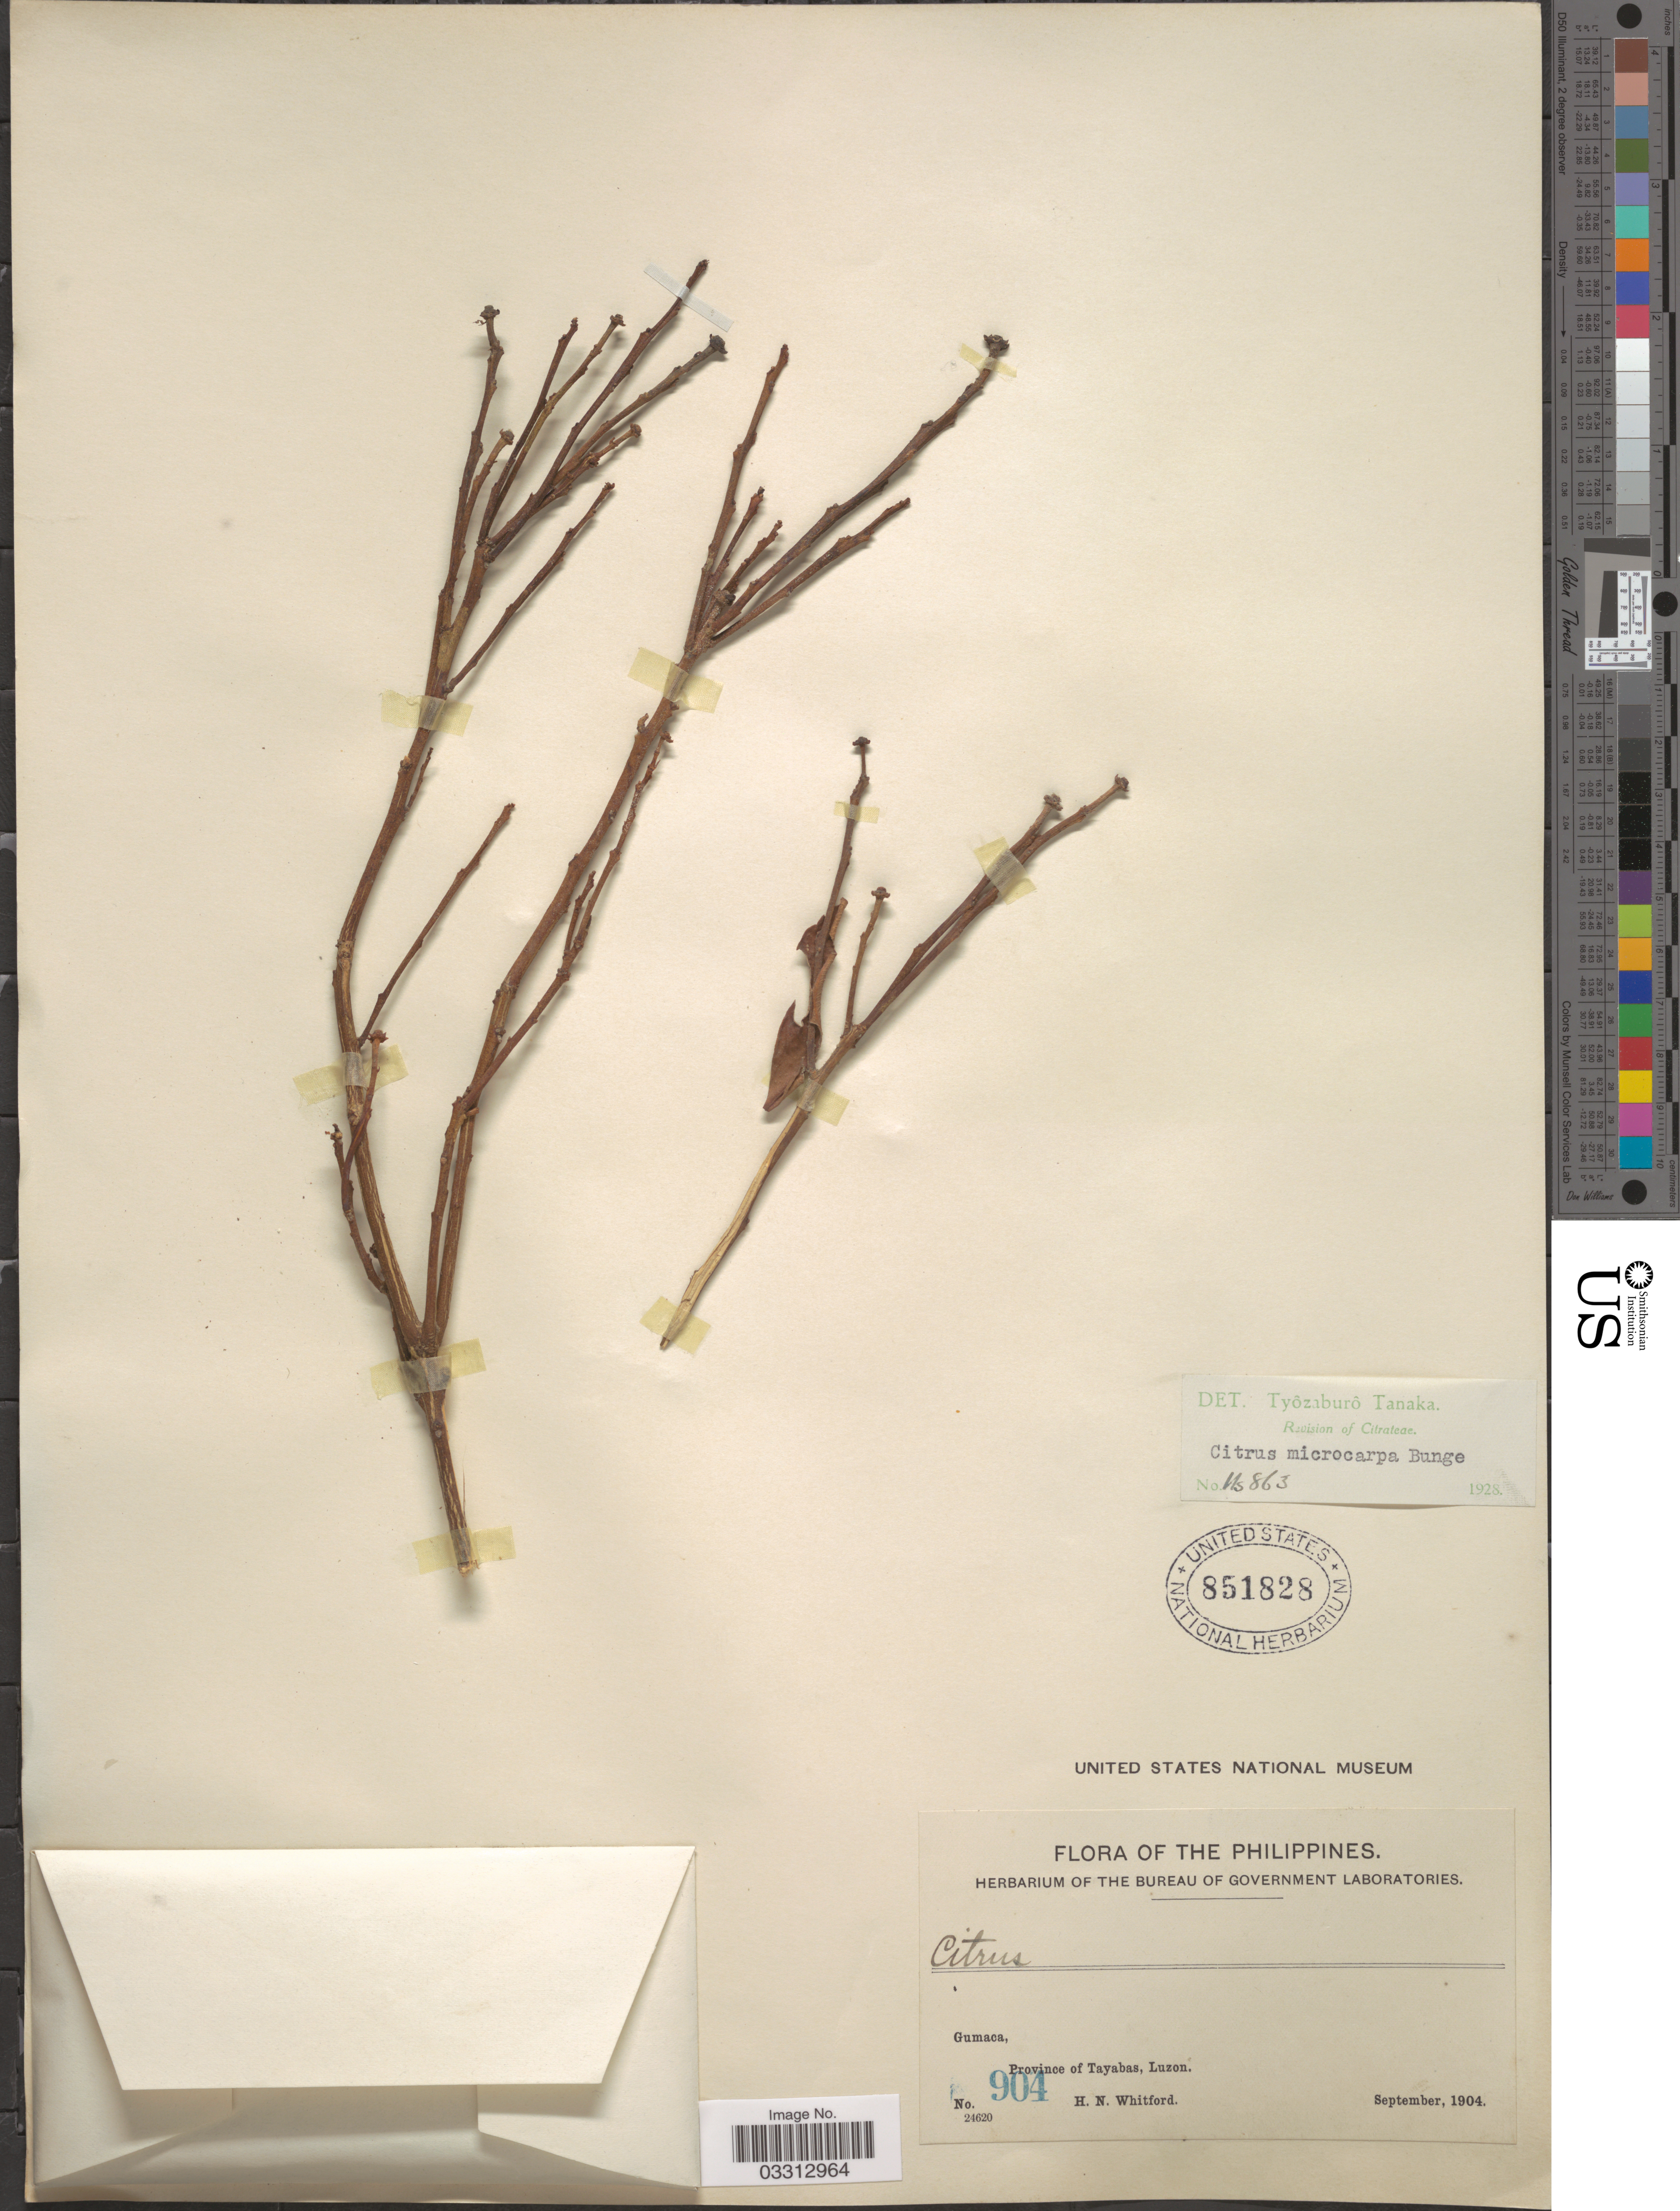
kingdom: Plantae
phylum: Tracheophyta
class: Magnoliopsida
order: Sapindales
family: Rutaceae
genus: Citrus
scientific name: Citrus x microcarpa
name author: Bunge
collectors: H. N. Whitford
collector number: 904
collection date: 1904-09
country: Philippines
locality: Gumaca, Province of Tayabas, Luzon.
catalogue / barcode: US 851828